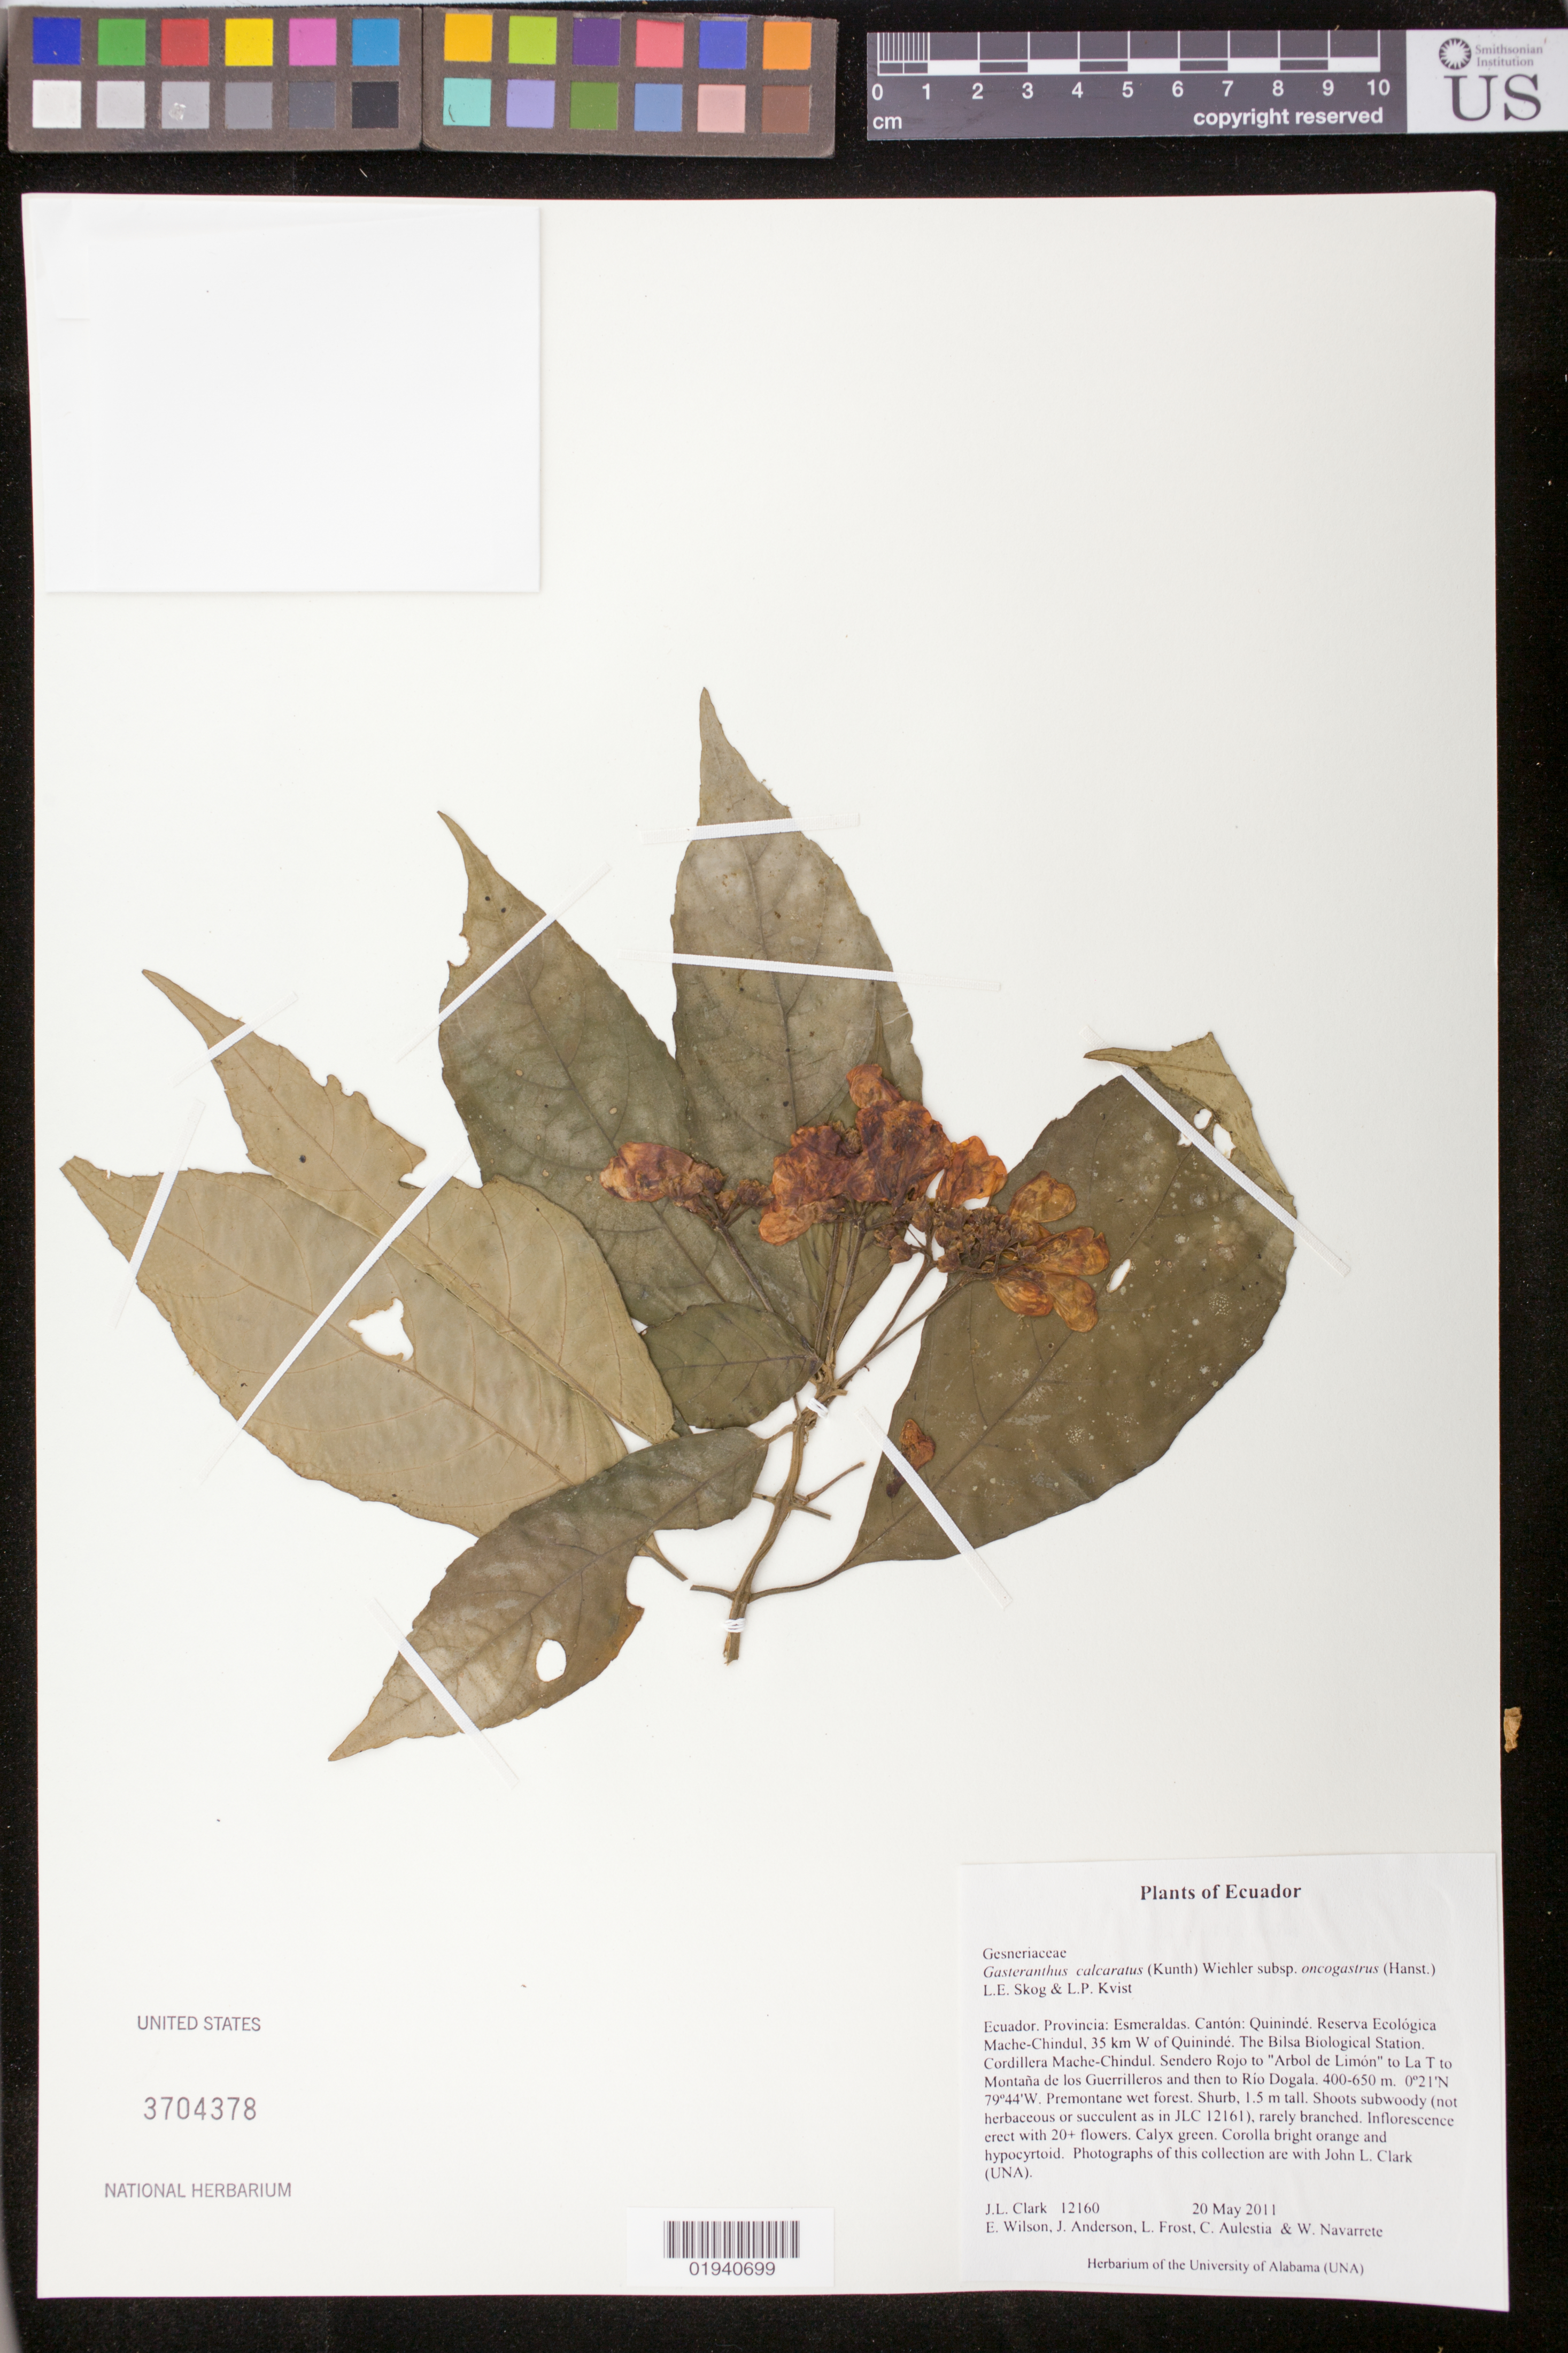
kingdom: Plantae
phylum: Tracheophyta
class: Magnoliopsida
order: Lamiales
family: Gesneriaceae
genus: Gasteranthus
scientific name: Gasteranthus calcaratus subsp. oncogastrus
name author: (Hanst.) L.E. Skog & L.P. Kvist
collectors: J. L. Clark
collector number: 12160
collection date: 2011-05-20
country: Ecuador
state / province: Esmeraldas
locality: Canton: Quininde, Reserva Ecologica Mache-Chindul, 35 km W of Quininde. Bilsa Biological Station. Cordillera Mache-Chindul. Sendero Rojo to "Arbol de Limon" to La T to Montana de los Guerrilleros and then to Rio Dogala.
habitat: Premontane wet forest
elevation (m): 400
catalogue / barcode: US 3704378